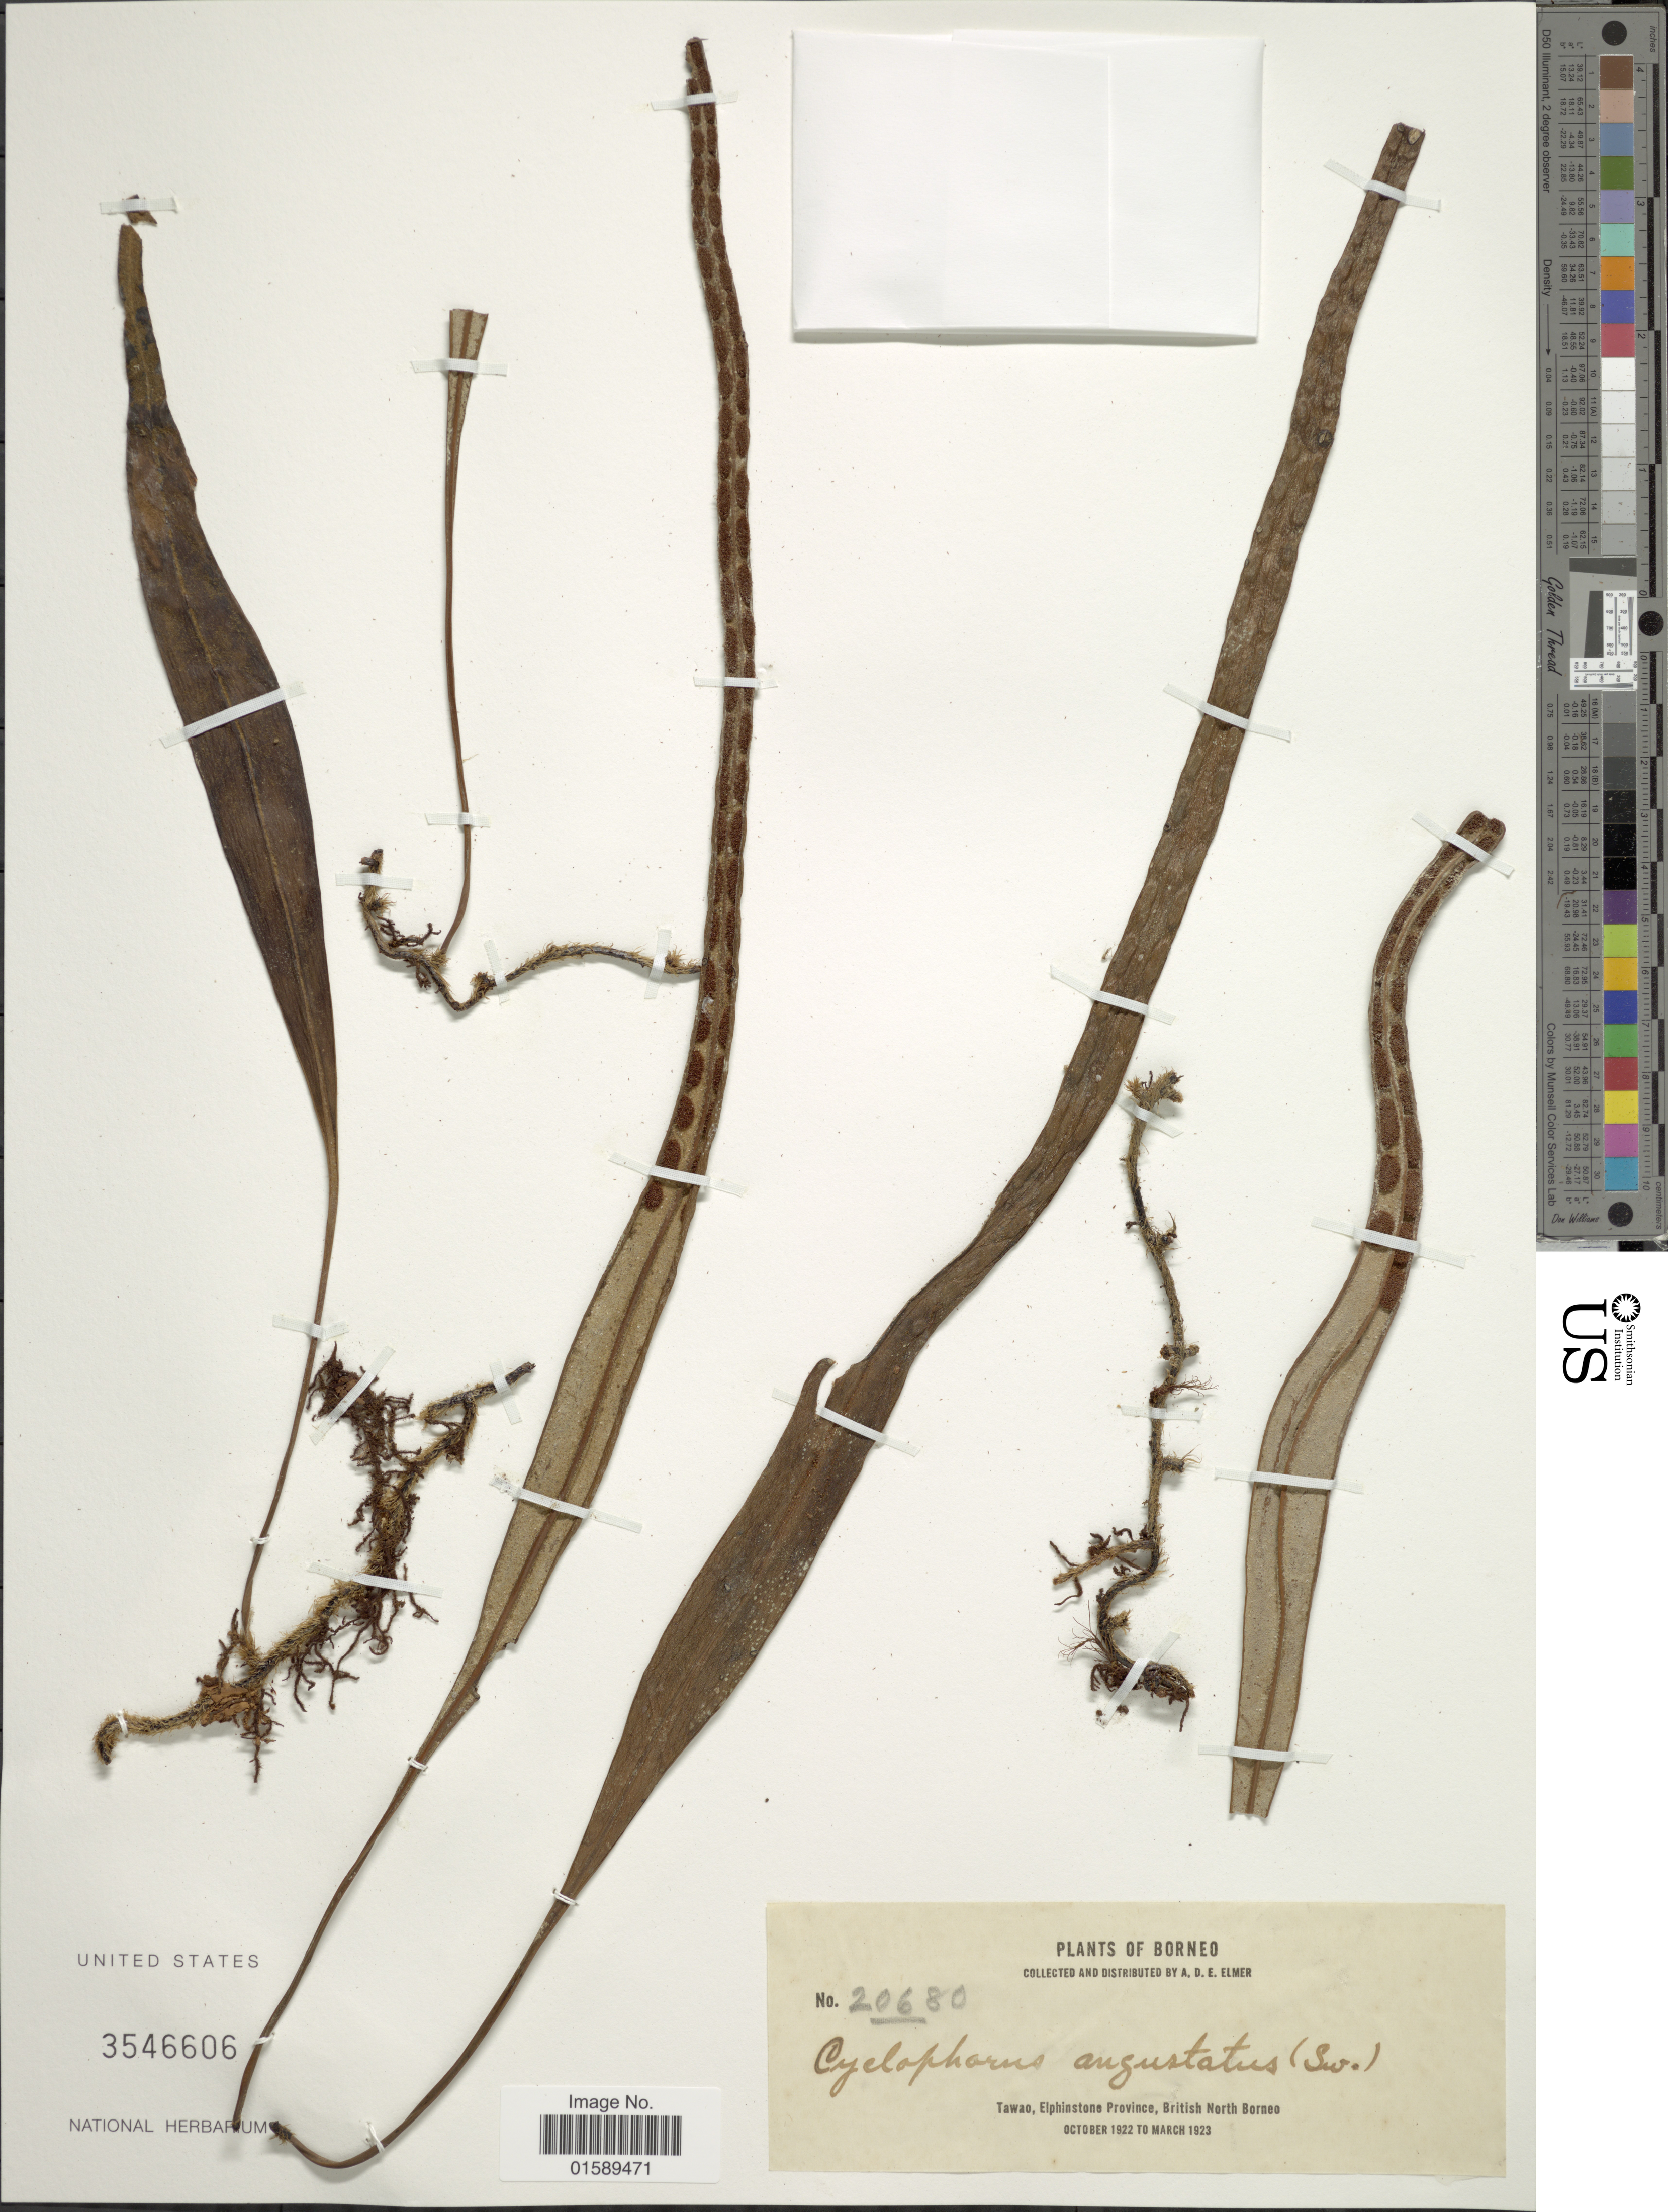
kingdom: Plantae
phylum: Tracheophyta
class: Polypodiopsida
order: Polypodiales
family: Polypodiaceae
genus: Pyrrosia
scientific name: Pyrrosia angustata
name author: (Sw.) Ching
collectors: A. D. E. Elmer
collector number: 20680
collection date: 1922-10/1923-03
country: Malaysia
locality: Borneo, Tawao, Elphinstone Province, Bristish North Borneo.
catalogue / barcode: US 3546606